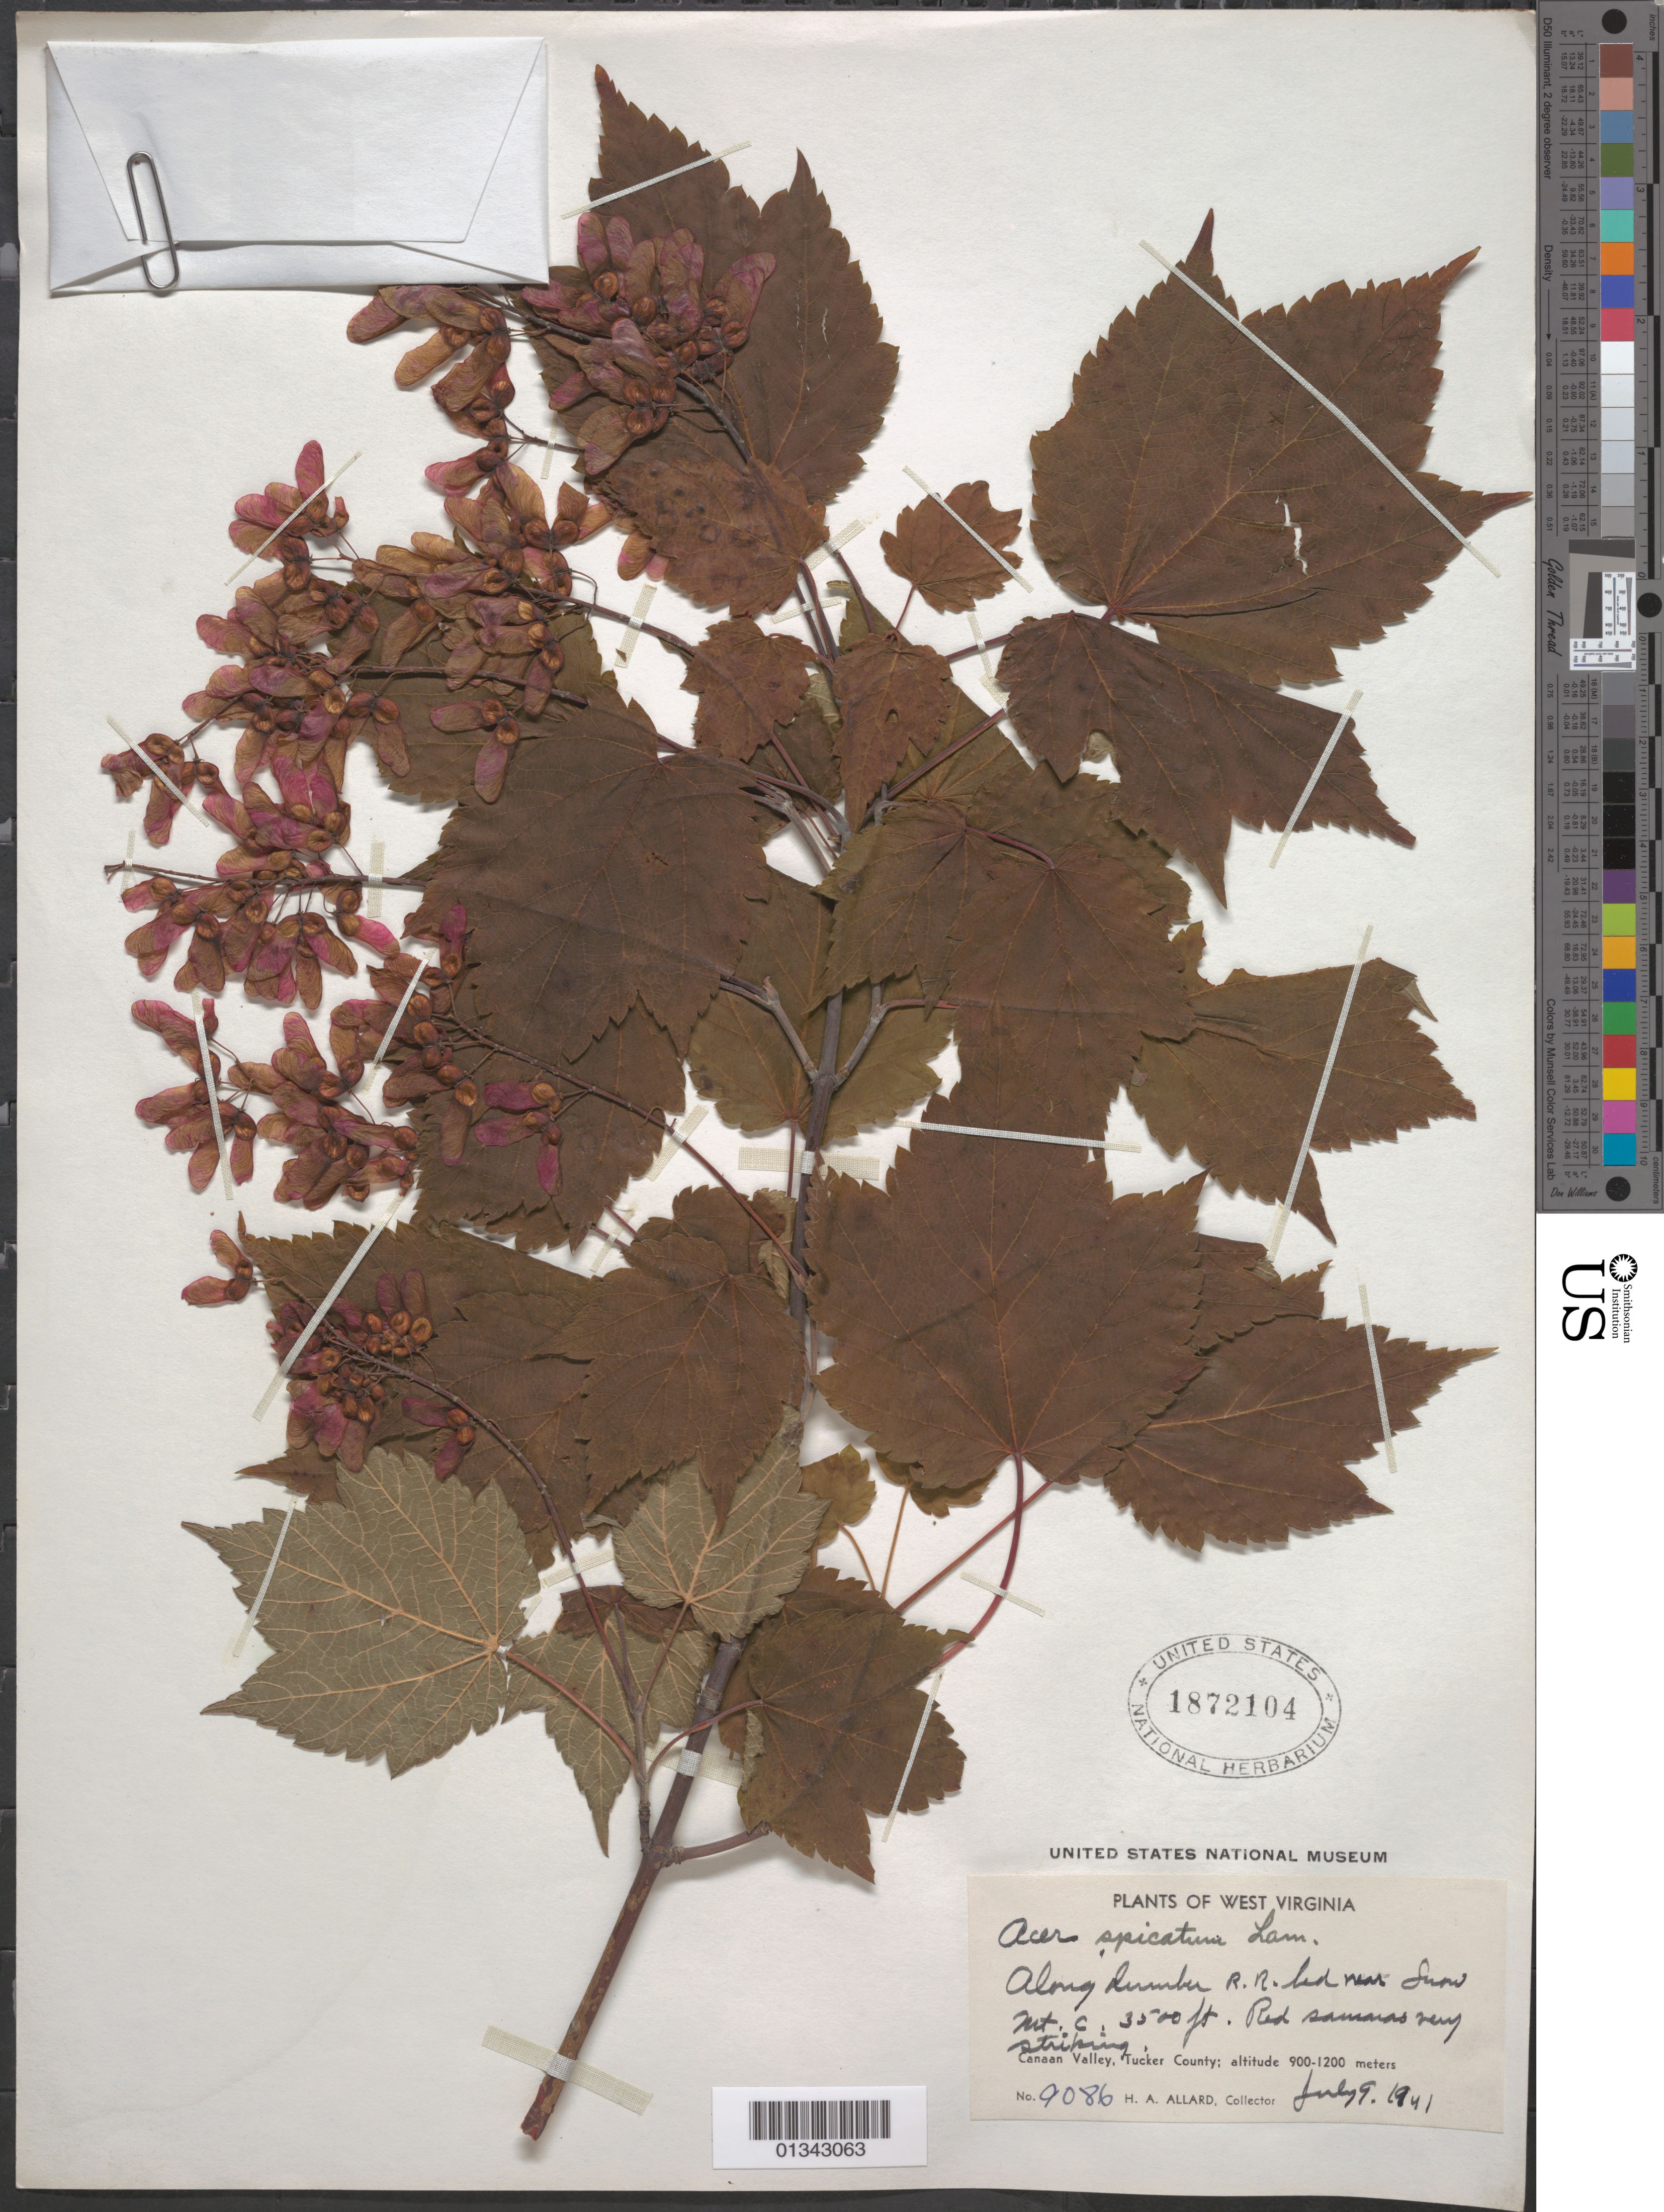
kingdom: Plantae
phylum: Tracheophyta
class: Magnoliopsida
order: Sapindales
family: Sapindaceae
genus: Acer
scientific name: Acer spicatum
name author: Lam.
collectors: H. A. Allard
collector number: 9086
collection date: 1941-07-09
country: United States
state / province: West Virginia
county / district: Tucker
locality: Canaan Valley, lumber R.R. bed near Snot Mt.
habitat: Along lumber R.R. bed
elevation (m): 1067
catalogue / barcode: US 1872104